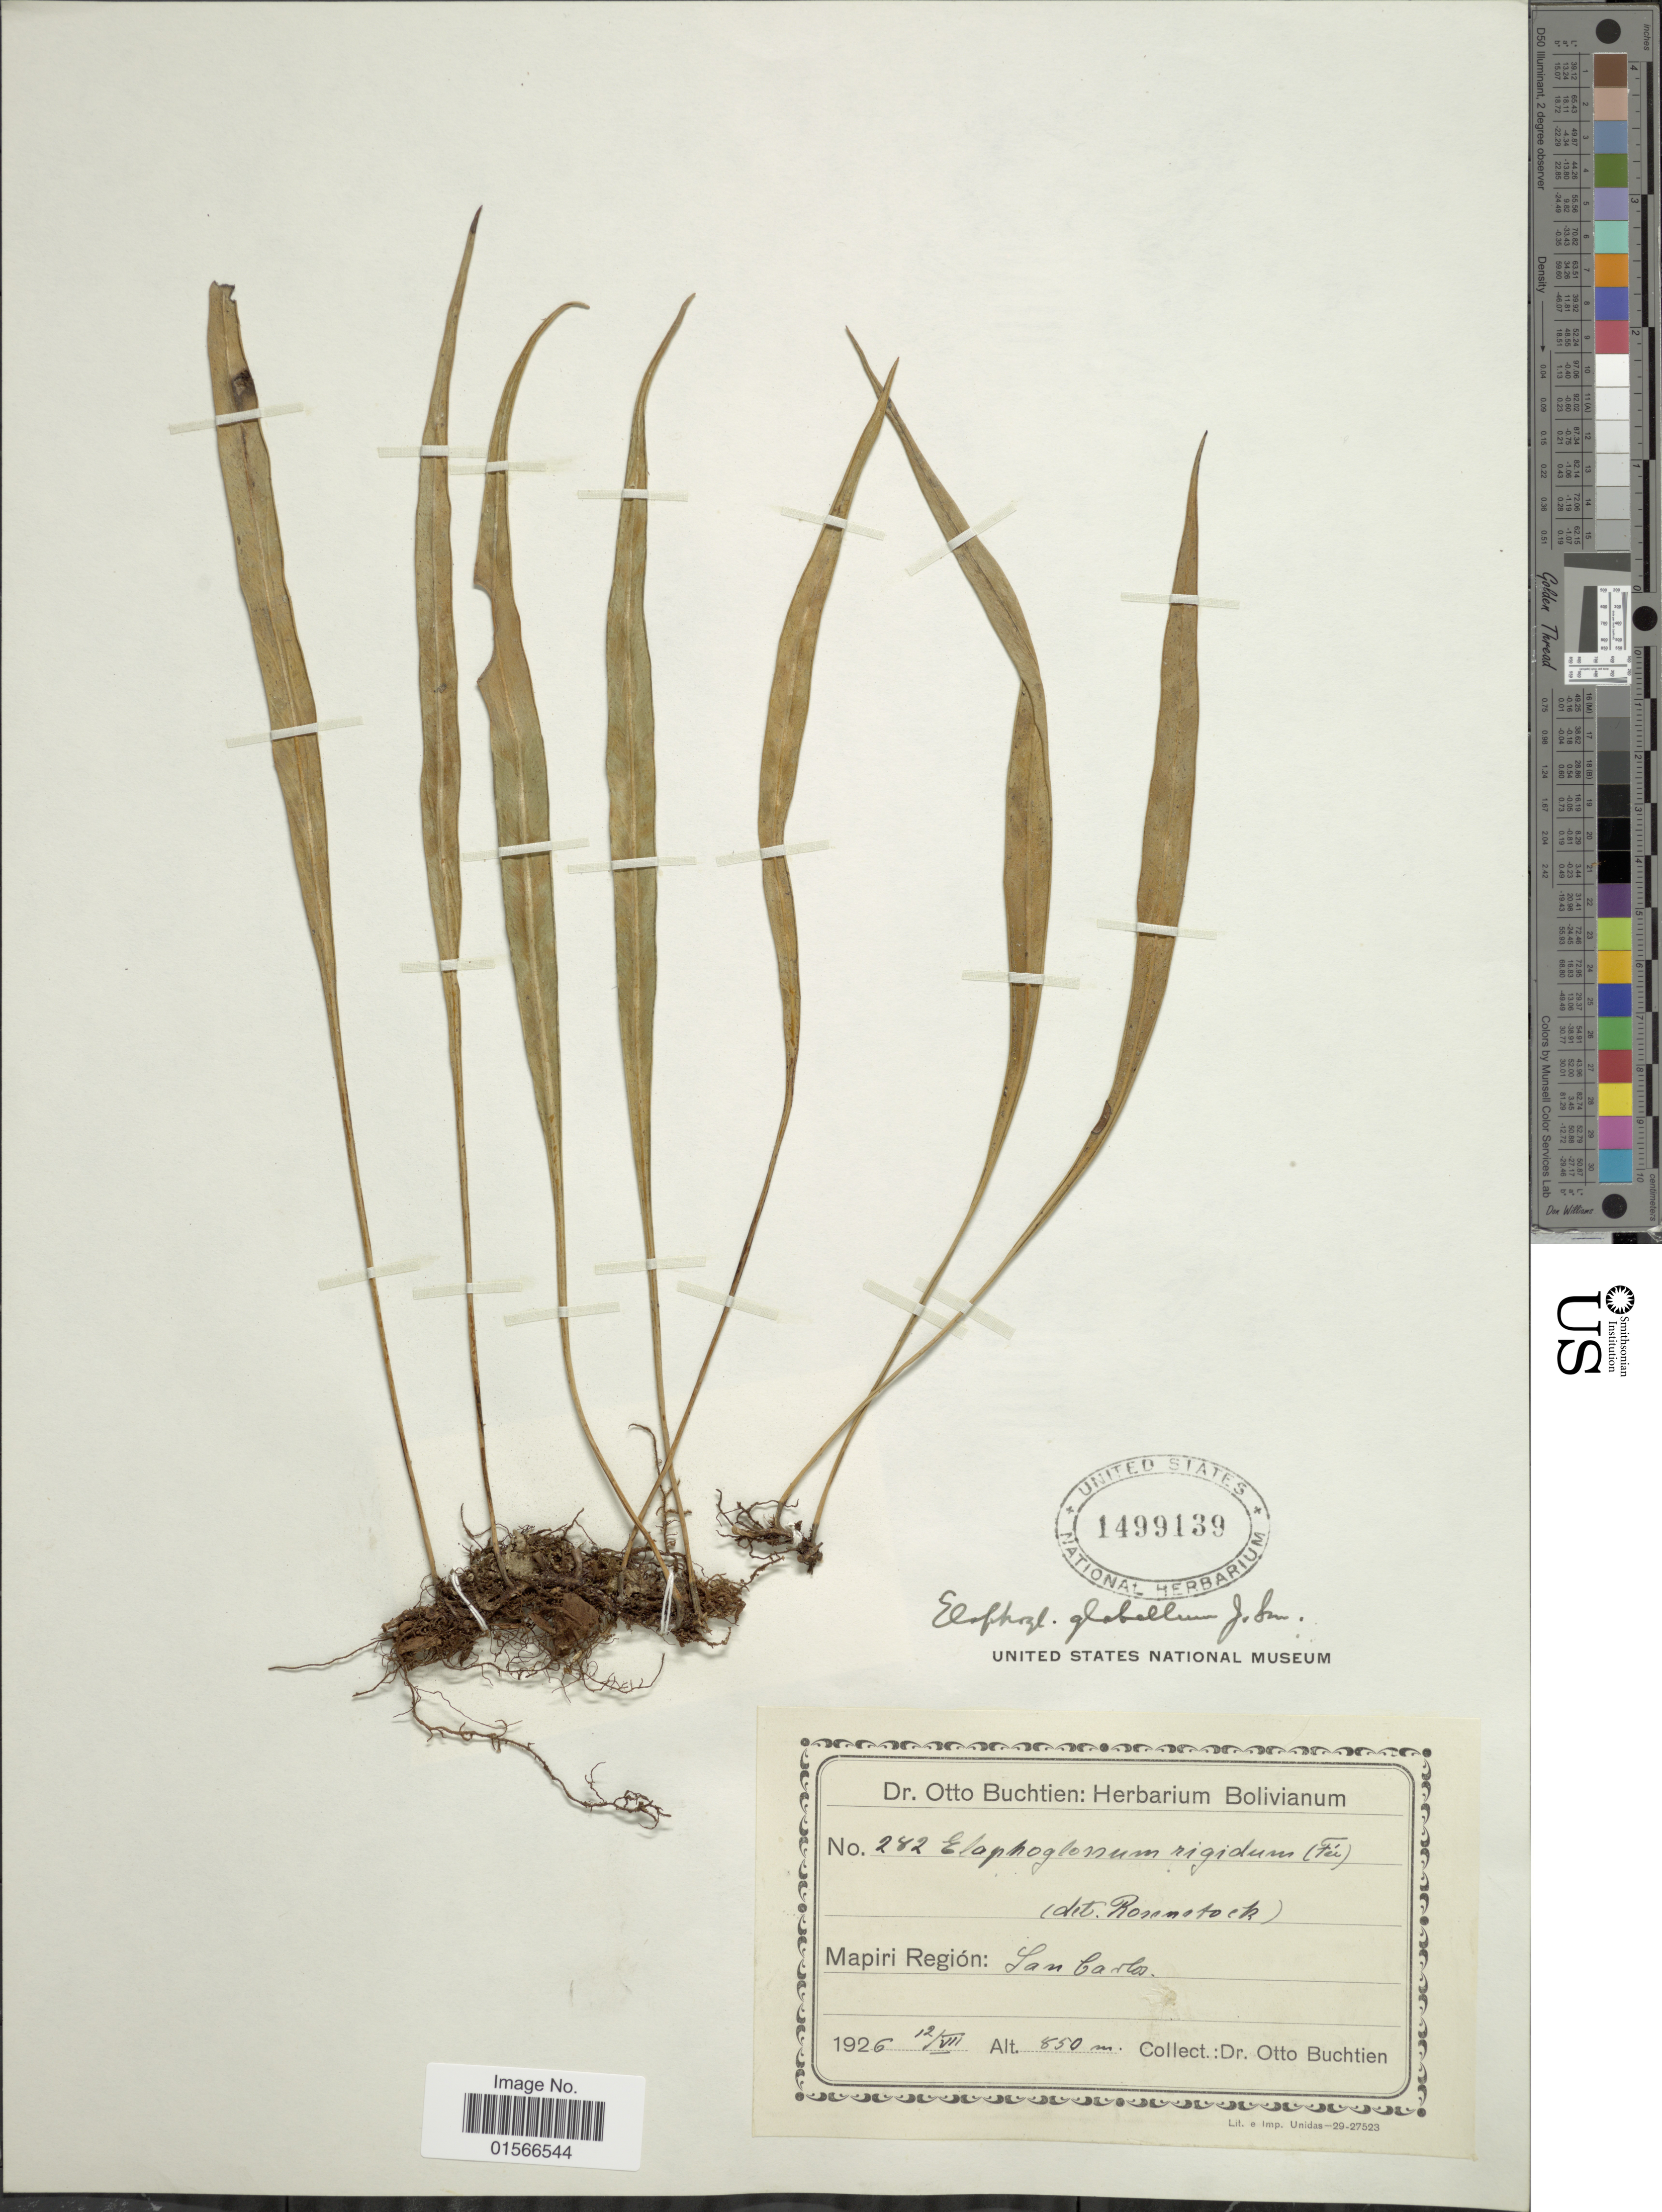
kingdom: Plantae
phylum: Tracheophyta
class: Polypodiopsida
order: Polypodiales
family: Dryopteridaceae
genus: Elaphoglossum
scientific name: Elaphoglossum glabellum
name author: J. Sm.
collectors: O. Buchtien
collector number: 282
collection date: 1926-08-12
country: Bolivia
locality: Mapiri Región: San Carlos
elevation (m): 850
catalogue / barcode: US 1499139